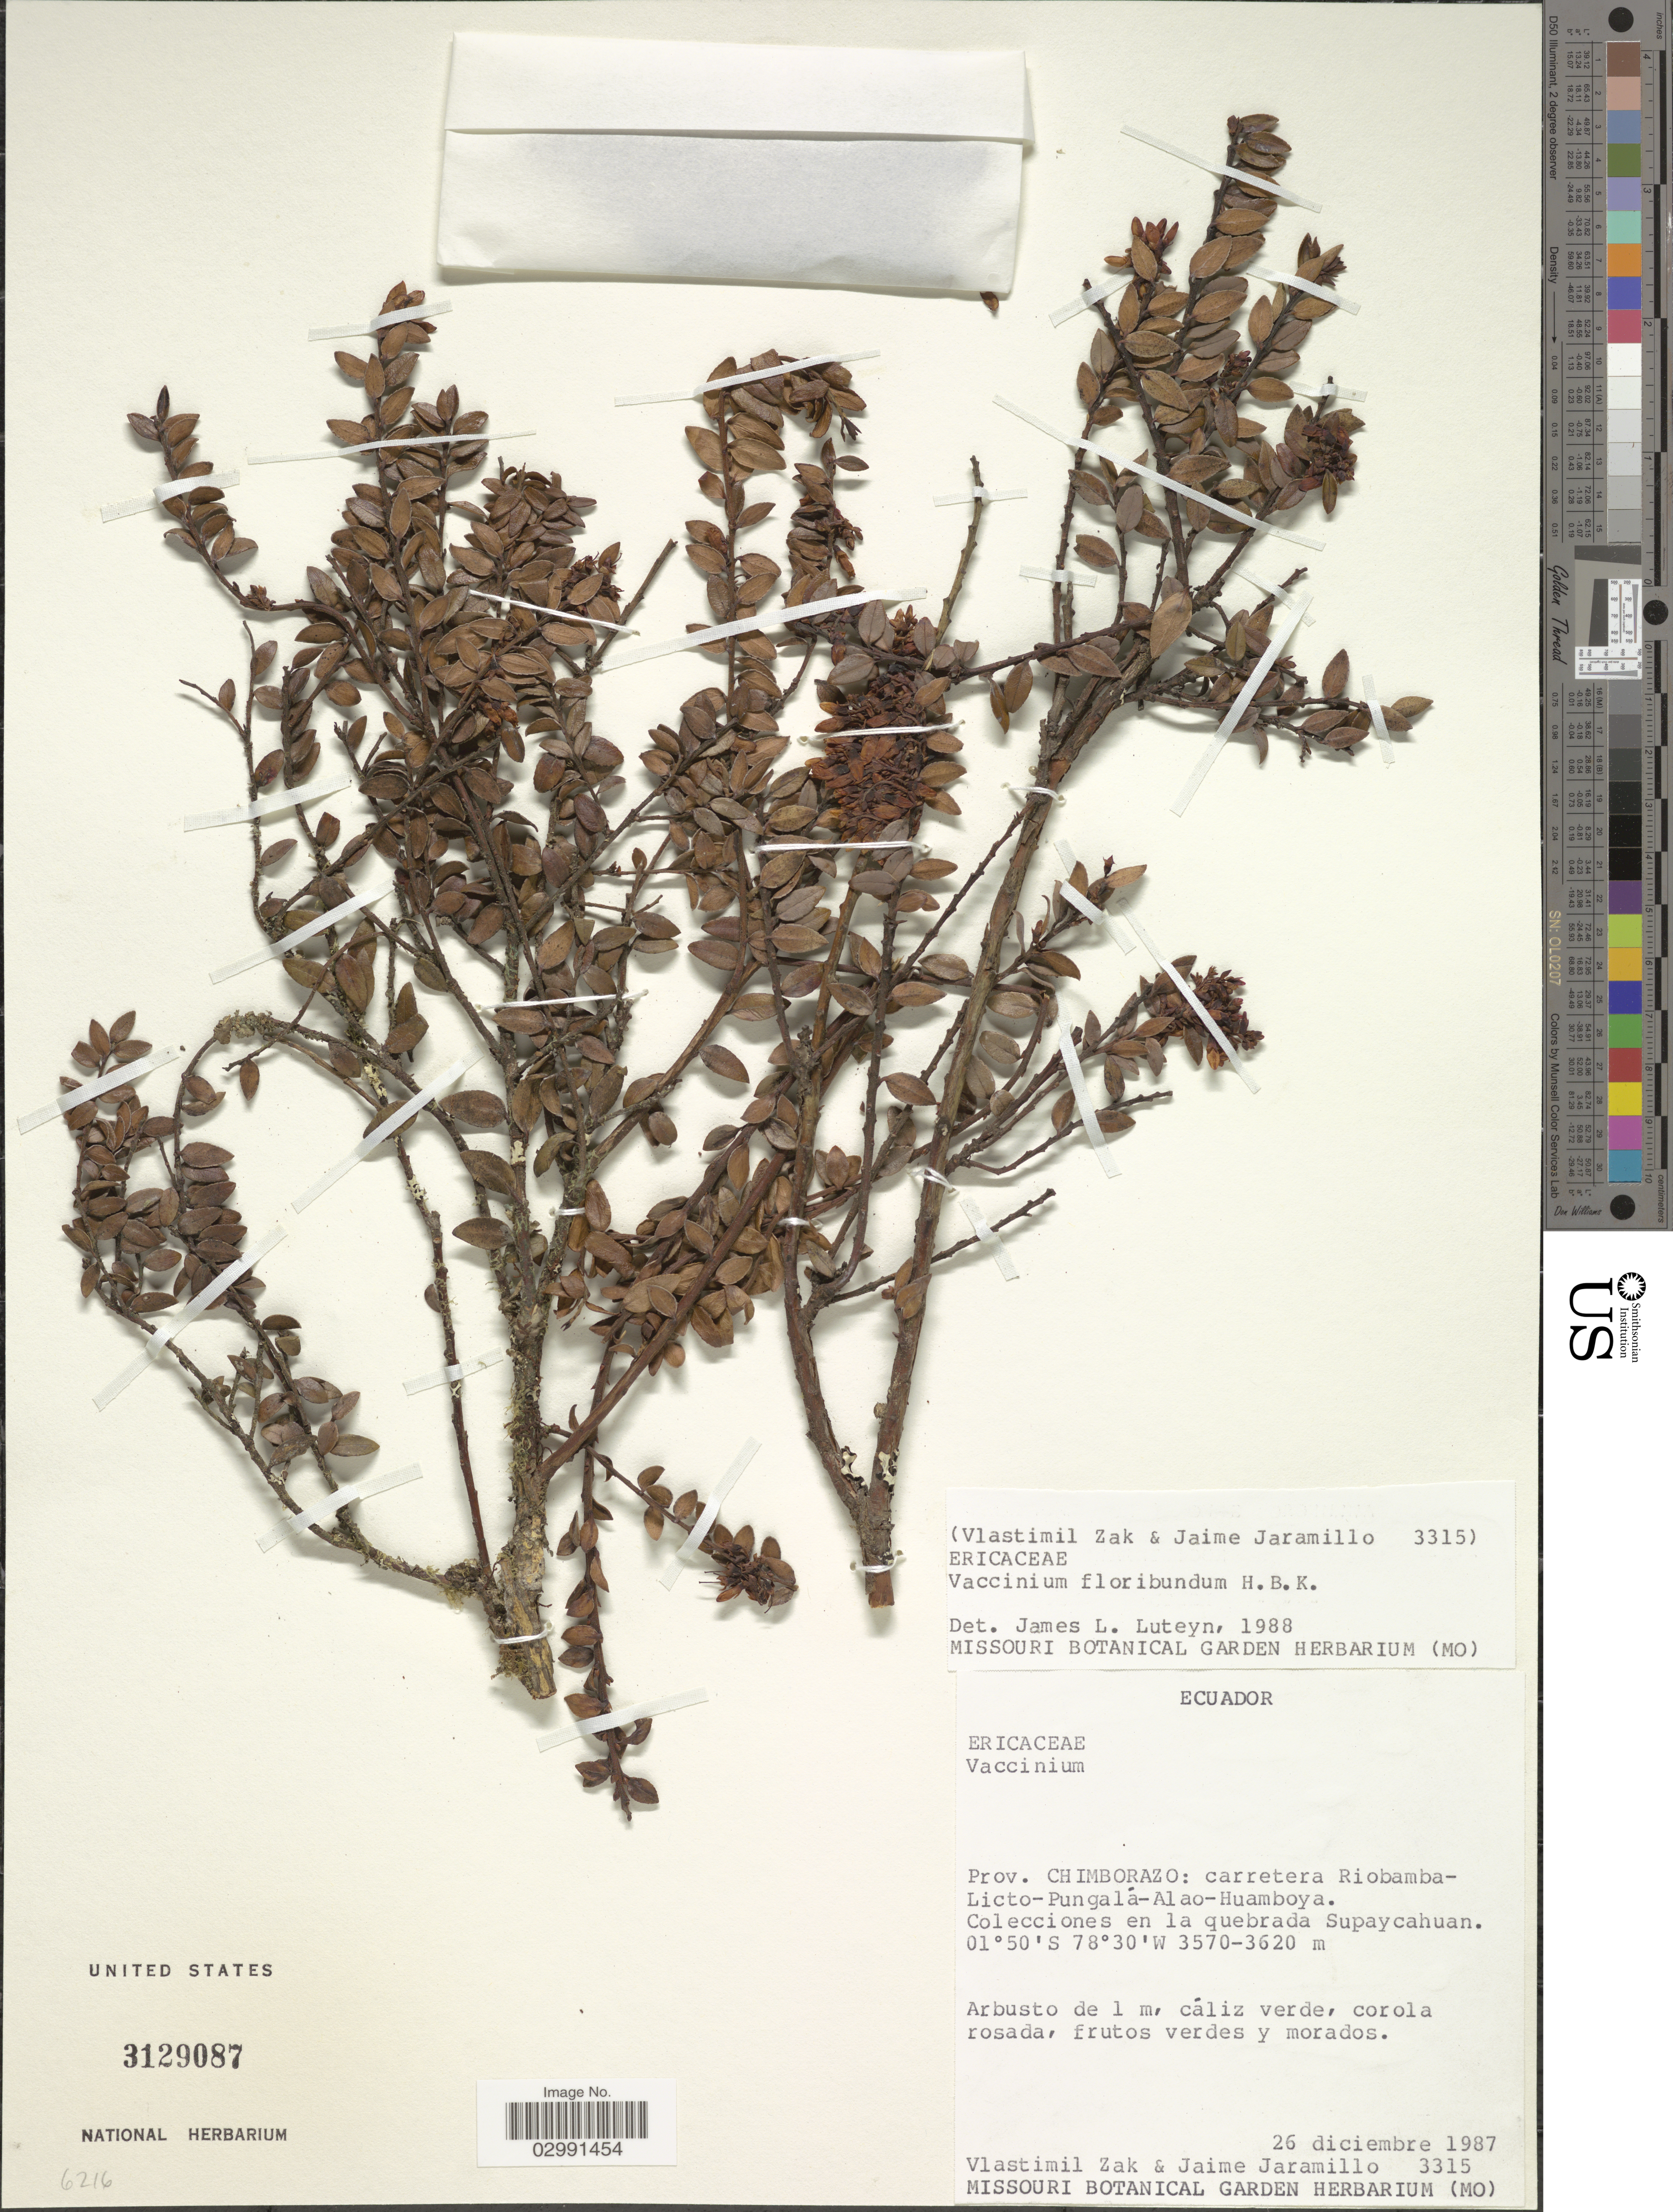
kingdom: Plantae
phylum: Tracheophyta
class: Magnoliopsida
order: Ericales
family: Ericaceae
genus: Vaccinium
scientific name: Vaccinium floribundum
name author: Kunth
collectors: V. Zak & J. Jaramillo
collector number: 3315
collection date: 1987-12-26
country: Ecuador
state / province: Chimborazo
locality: Carretera Riobamba-Licto-Pungalá-Alao-Huamboya. Colecciones en la quebrada Supaycahuan.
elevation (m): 3570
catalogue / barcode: US 3129087